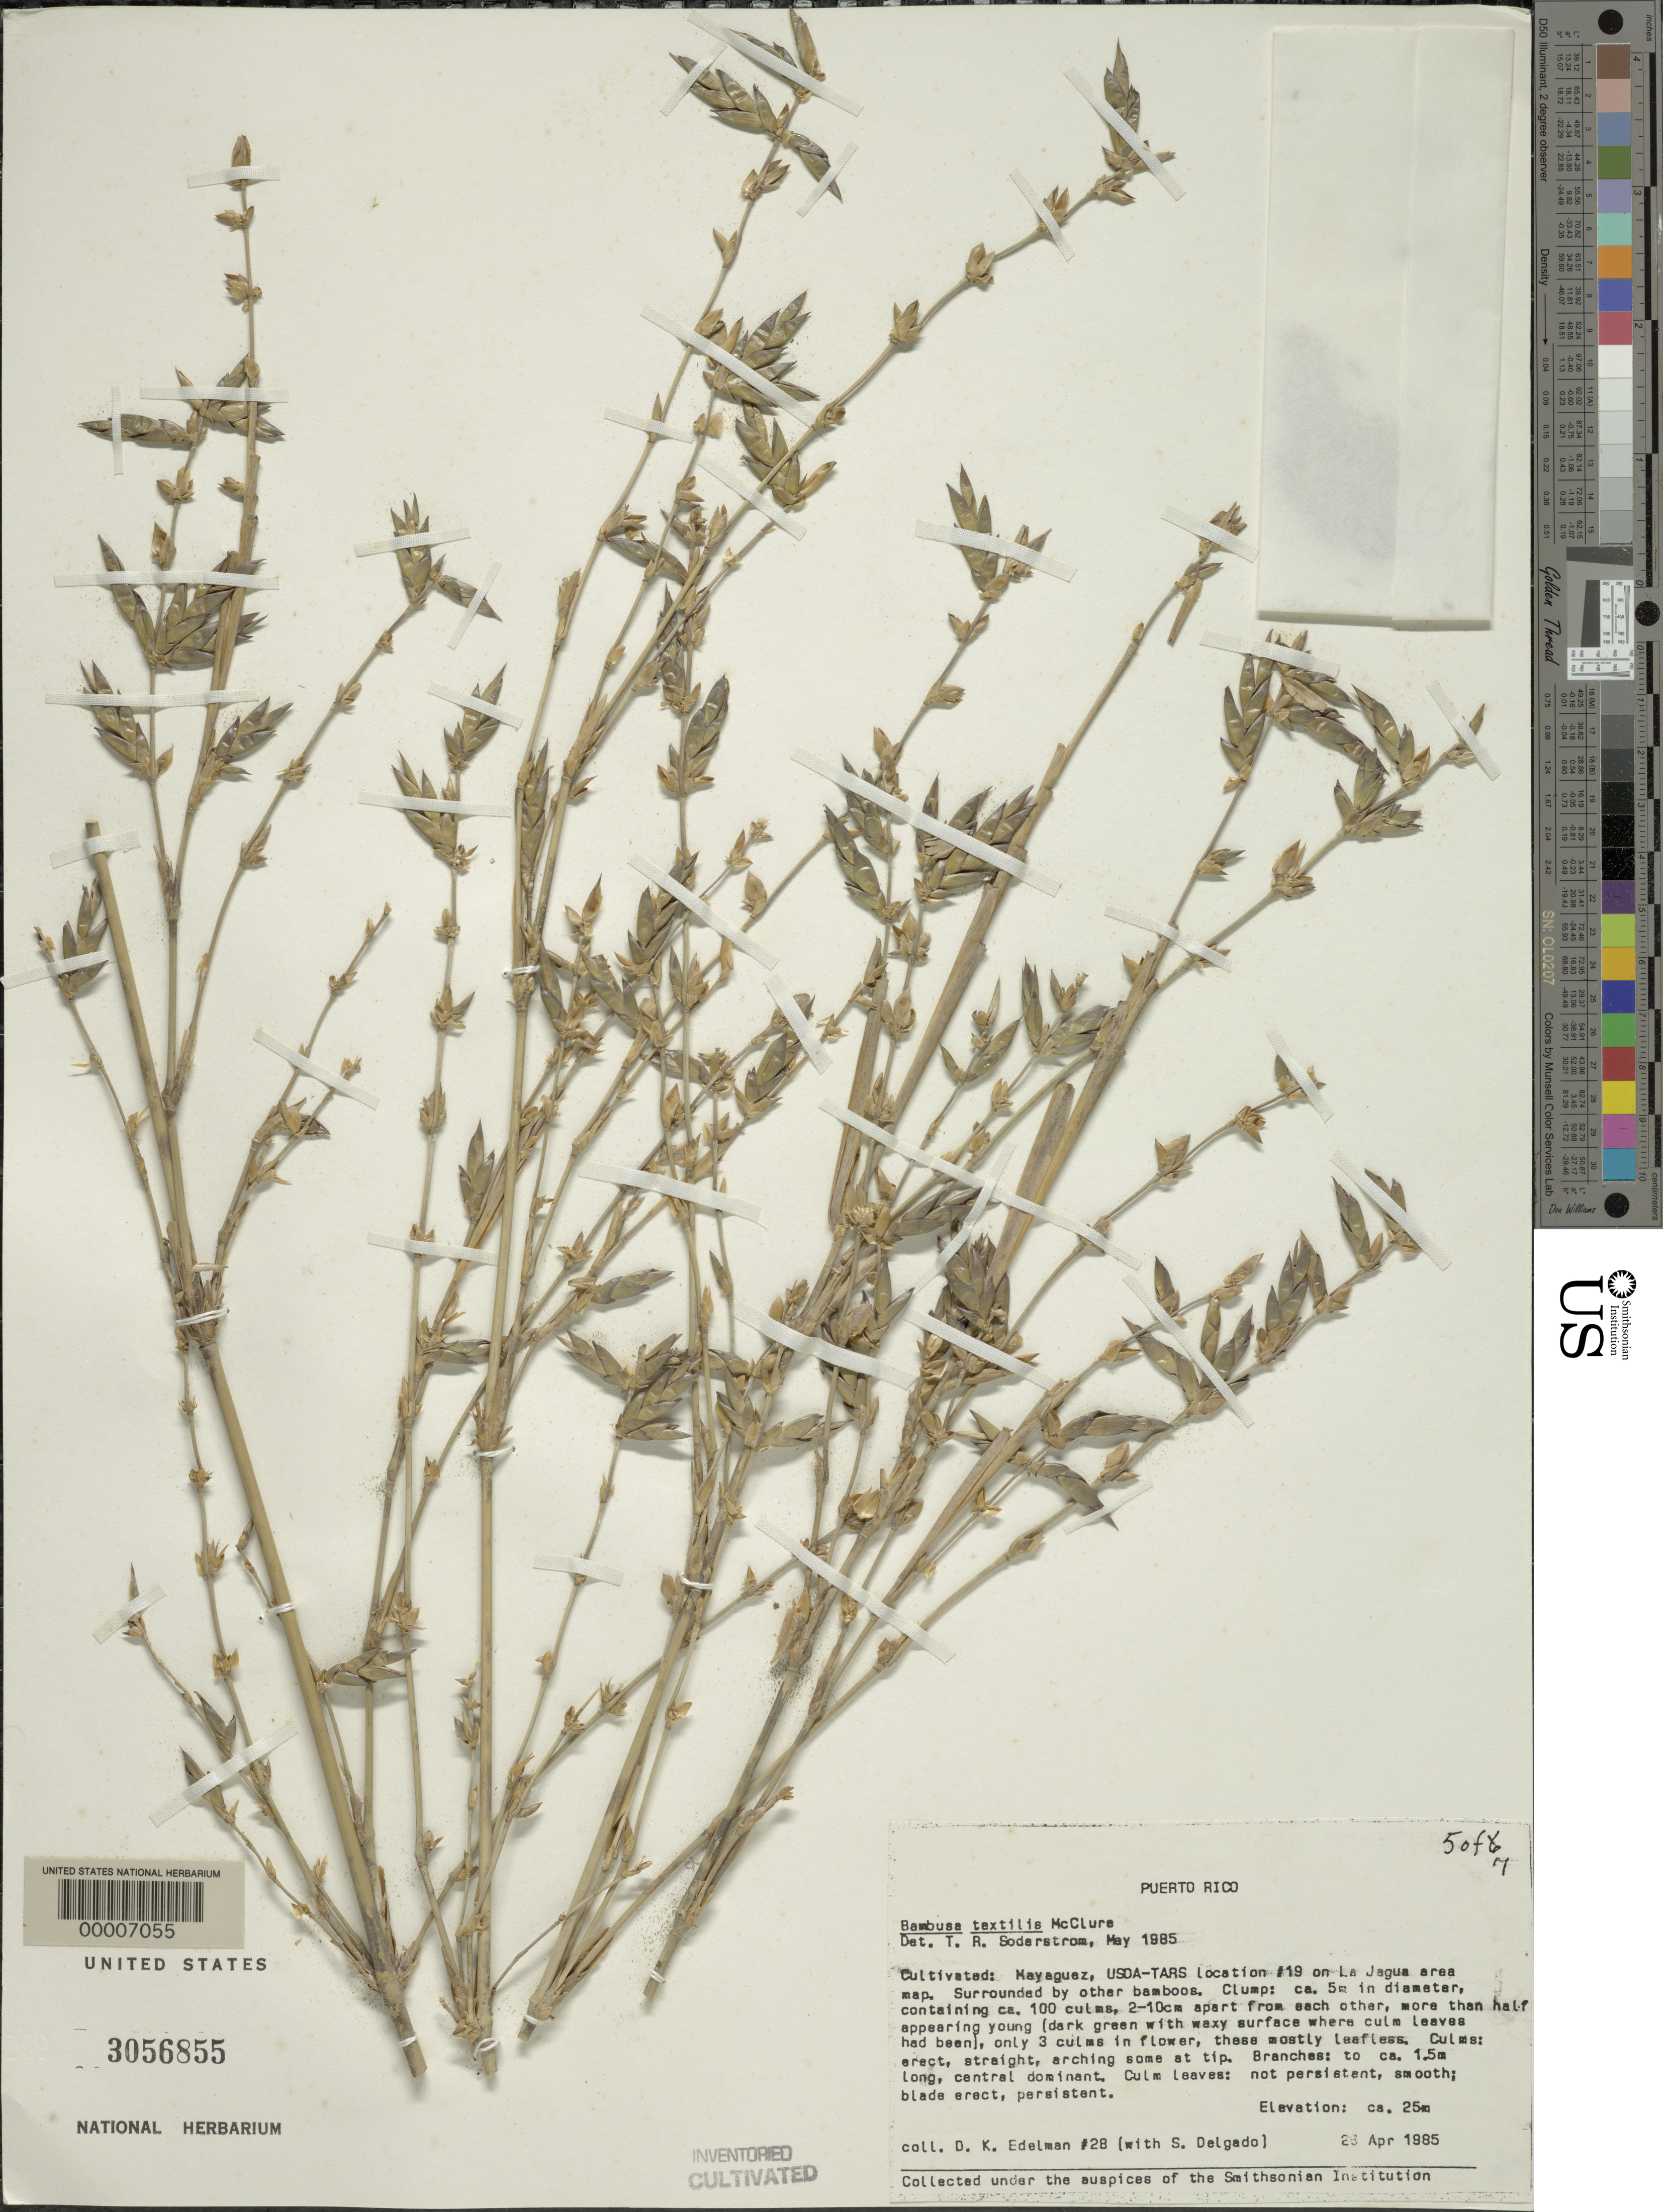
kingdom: Plantae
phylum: Tracheophyta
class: Liliopsida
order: Poales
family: Poaceae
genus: Bambusa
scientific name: Bambusa textilis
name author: McClure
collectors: D. Edelman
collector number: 28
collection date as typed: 26 Apr 1985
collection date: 1985-04-26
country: Puerto Rico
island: Greater Antilles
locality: Mayaguez, usda-tars, location #19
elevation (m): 25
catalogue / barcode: US 3056855